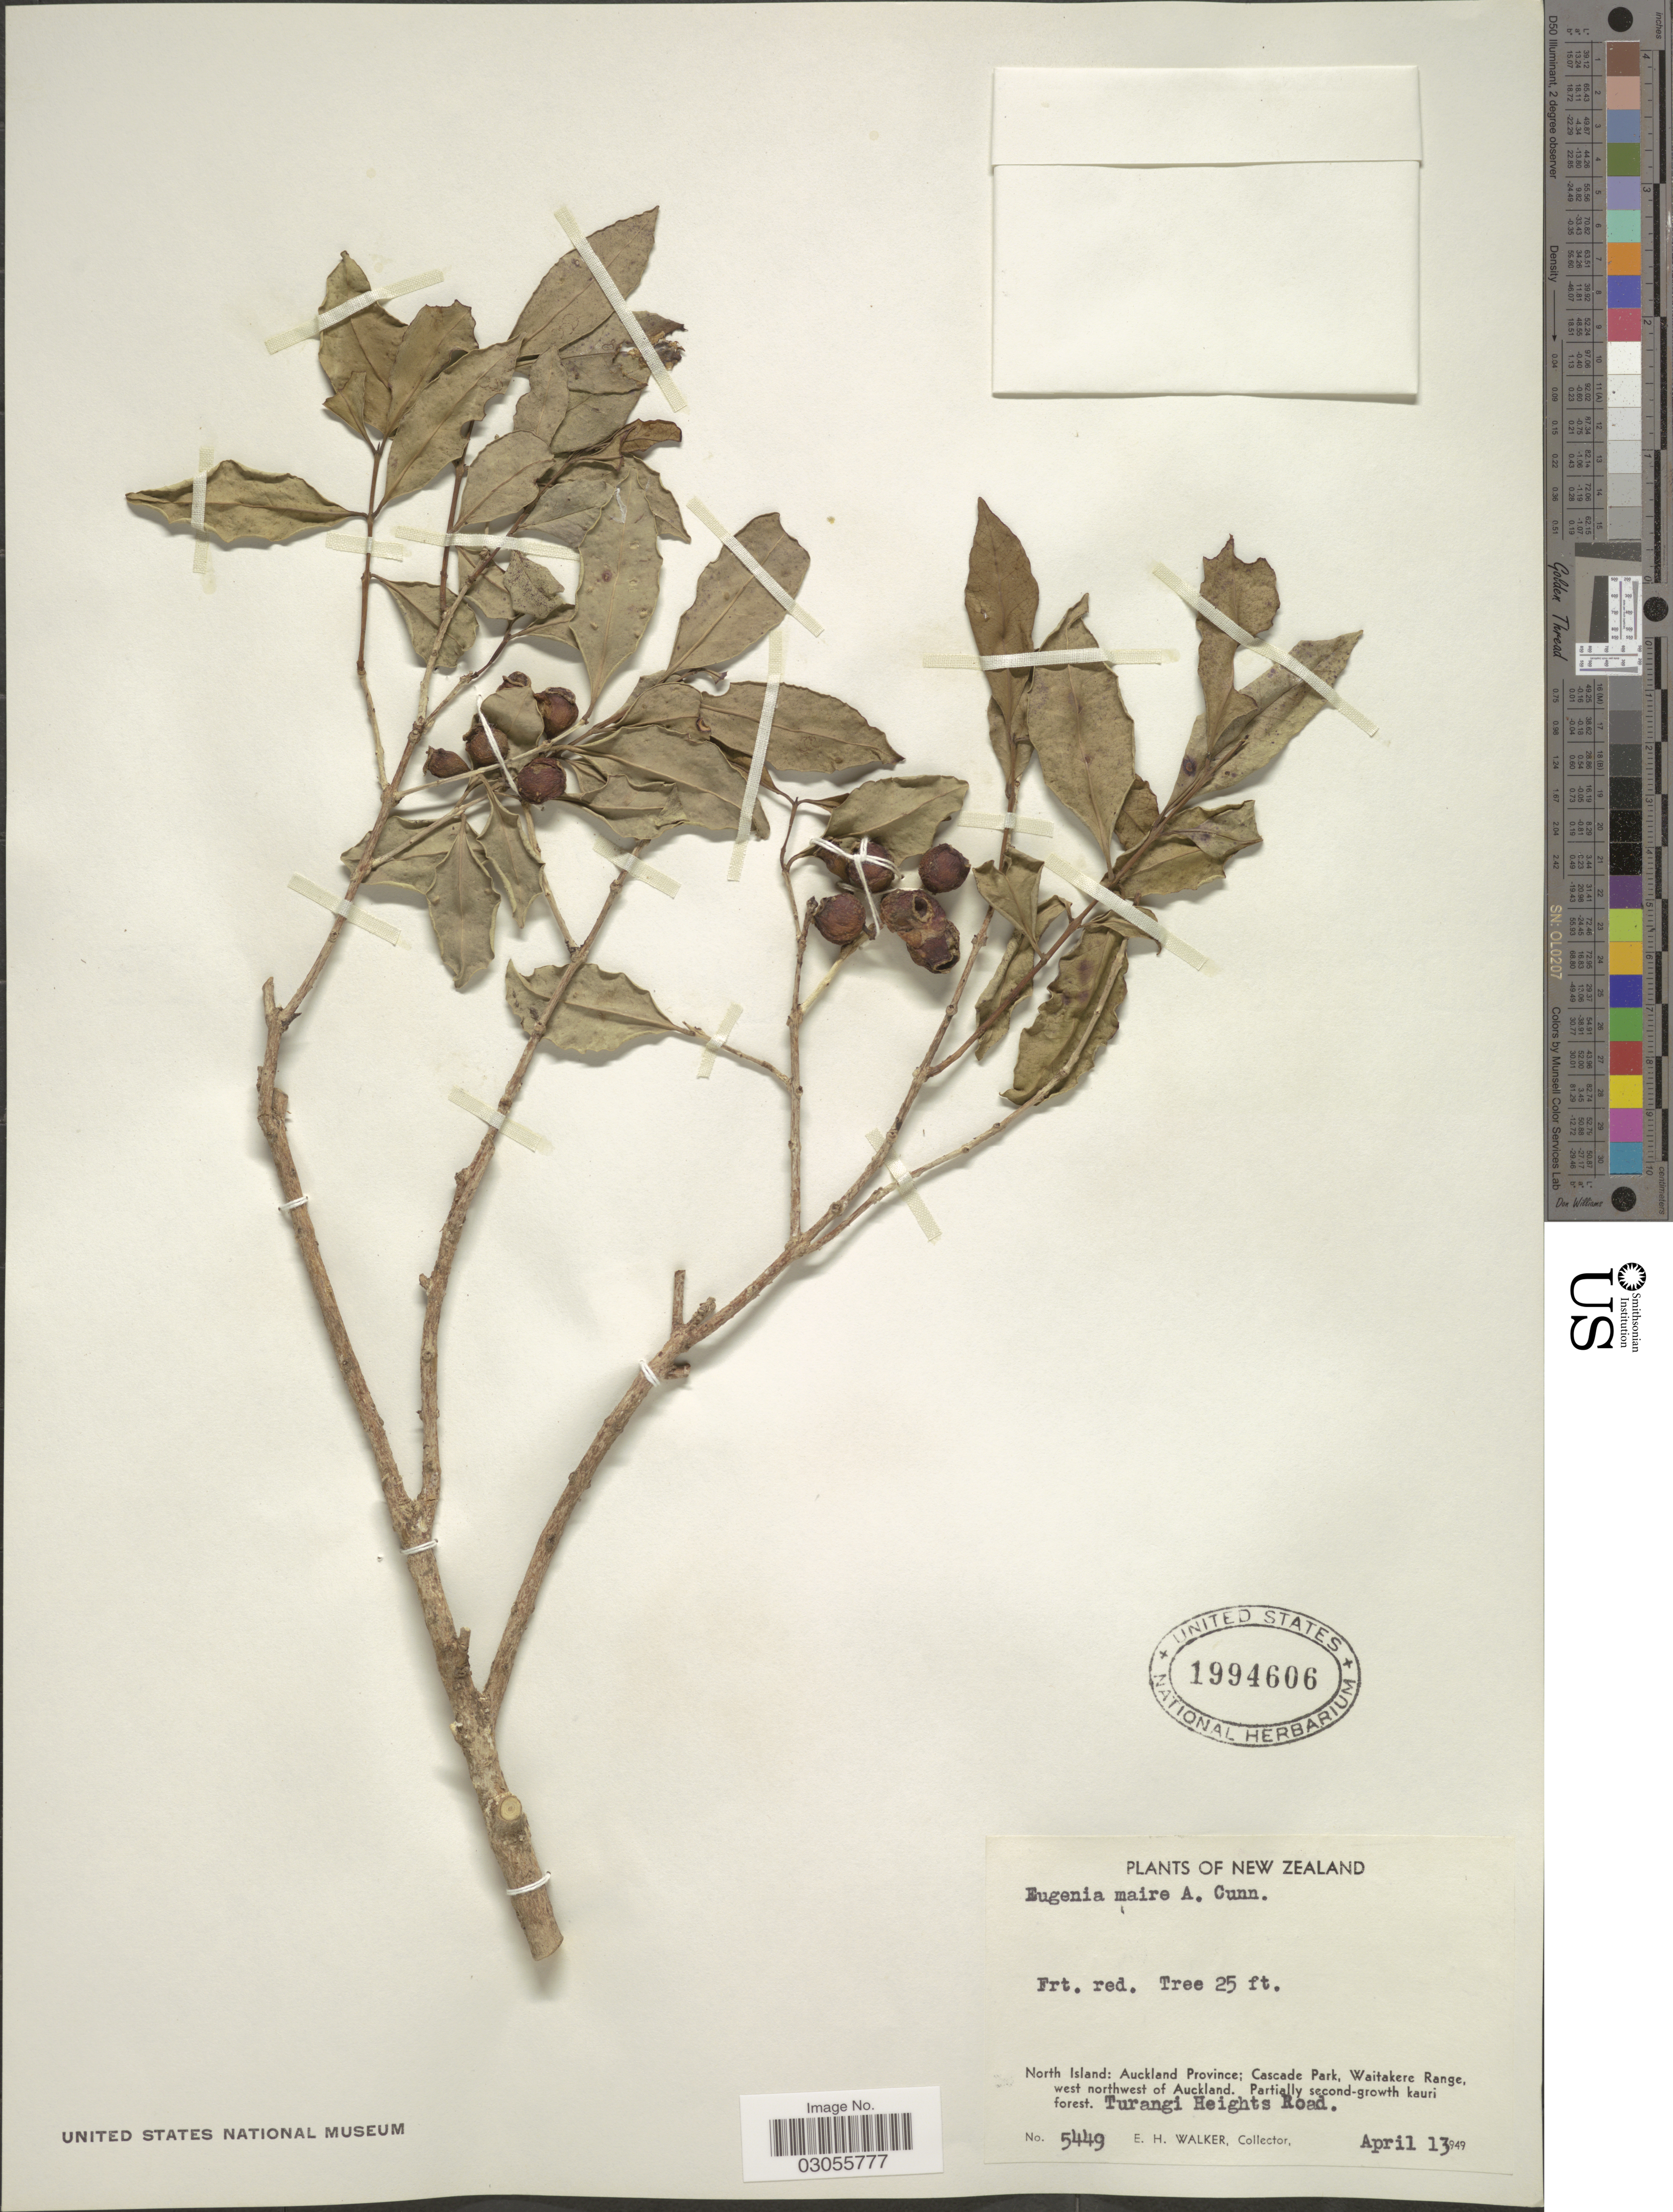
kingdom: Plantae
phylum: Tracheophyta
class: Magnoliopsida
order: Myrtales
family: Myrtaceae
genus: Syzygium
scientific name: Syzygium maire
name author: (A. Cunn.) Sykes & Garn.-Jones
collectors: E. H. Walker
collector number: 5449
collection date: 1949-04-13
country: New Zealand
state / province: Auckland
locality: North Island. Cascade Park, Waitakere Range, west northwest of Auckland. Turangi Heights Road.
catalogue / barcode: US 1994606